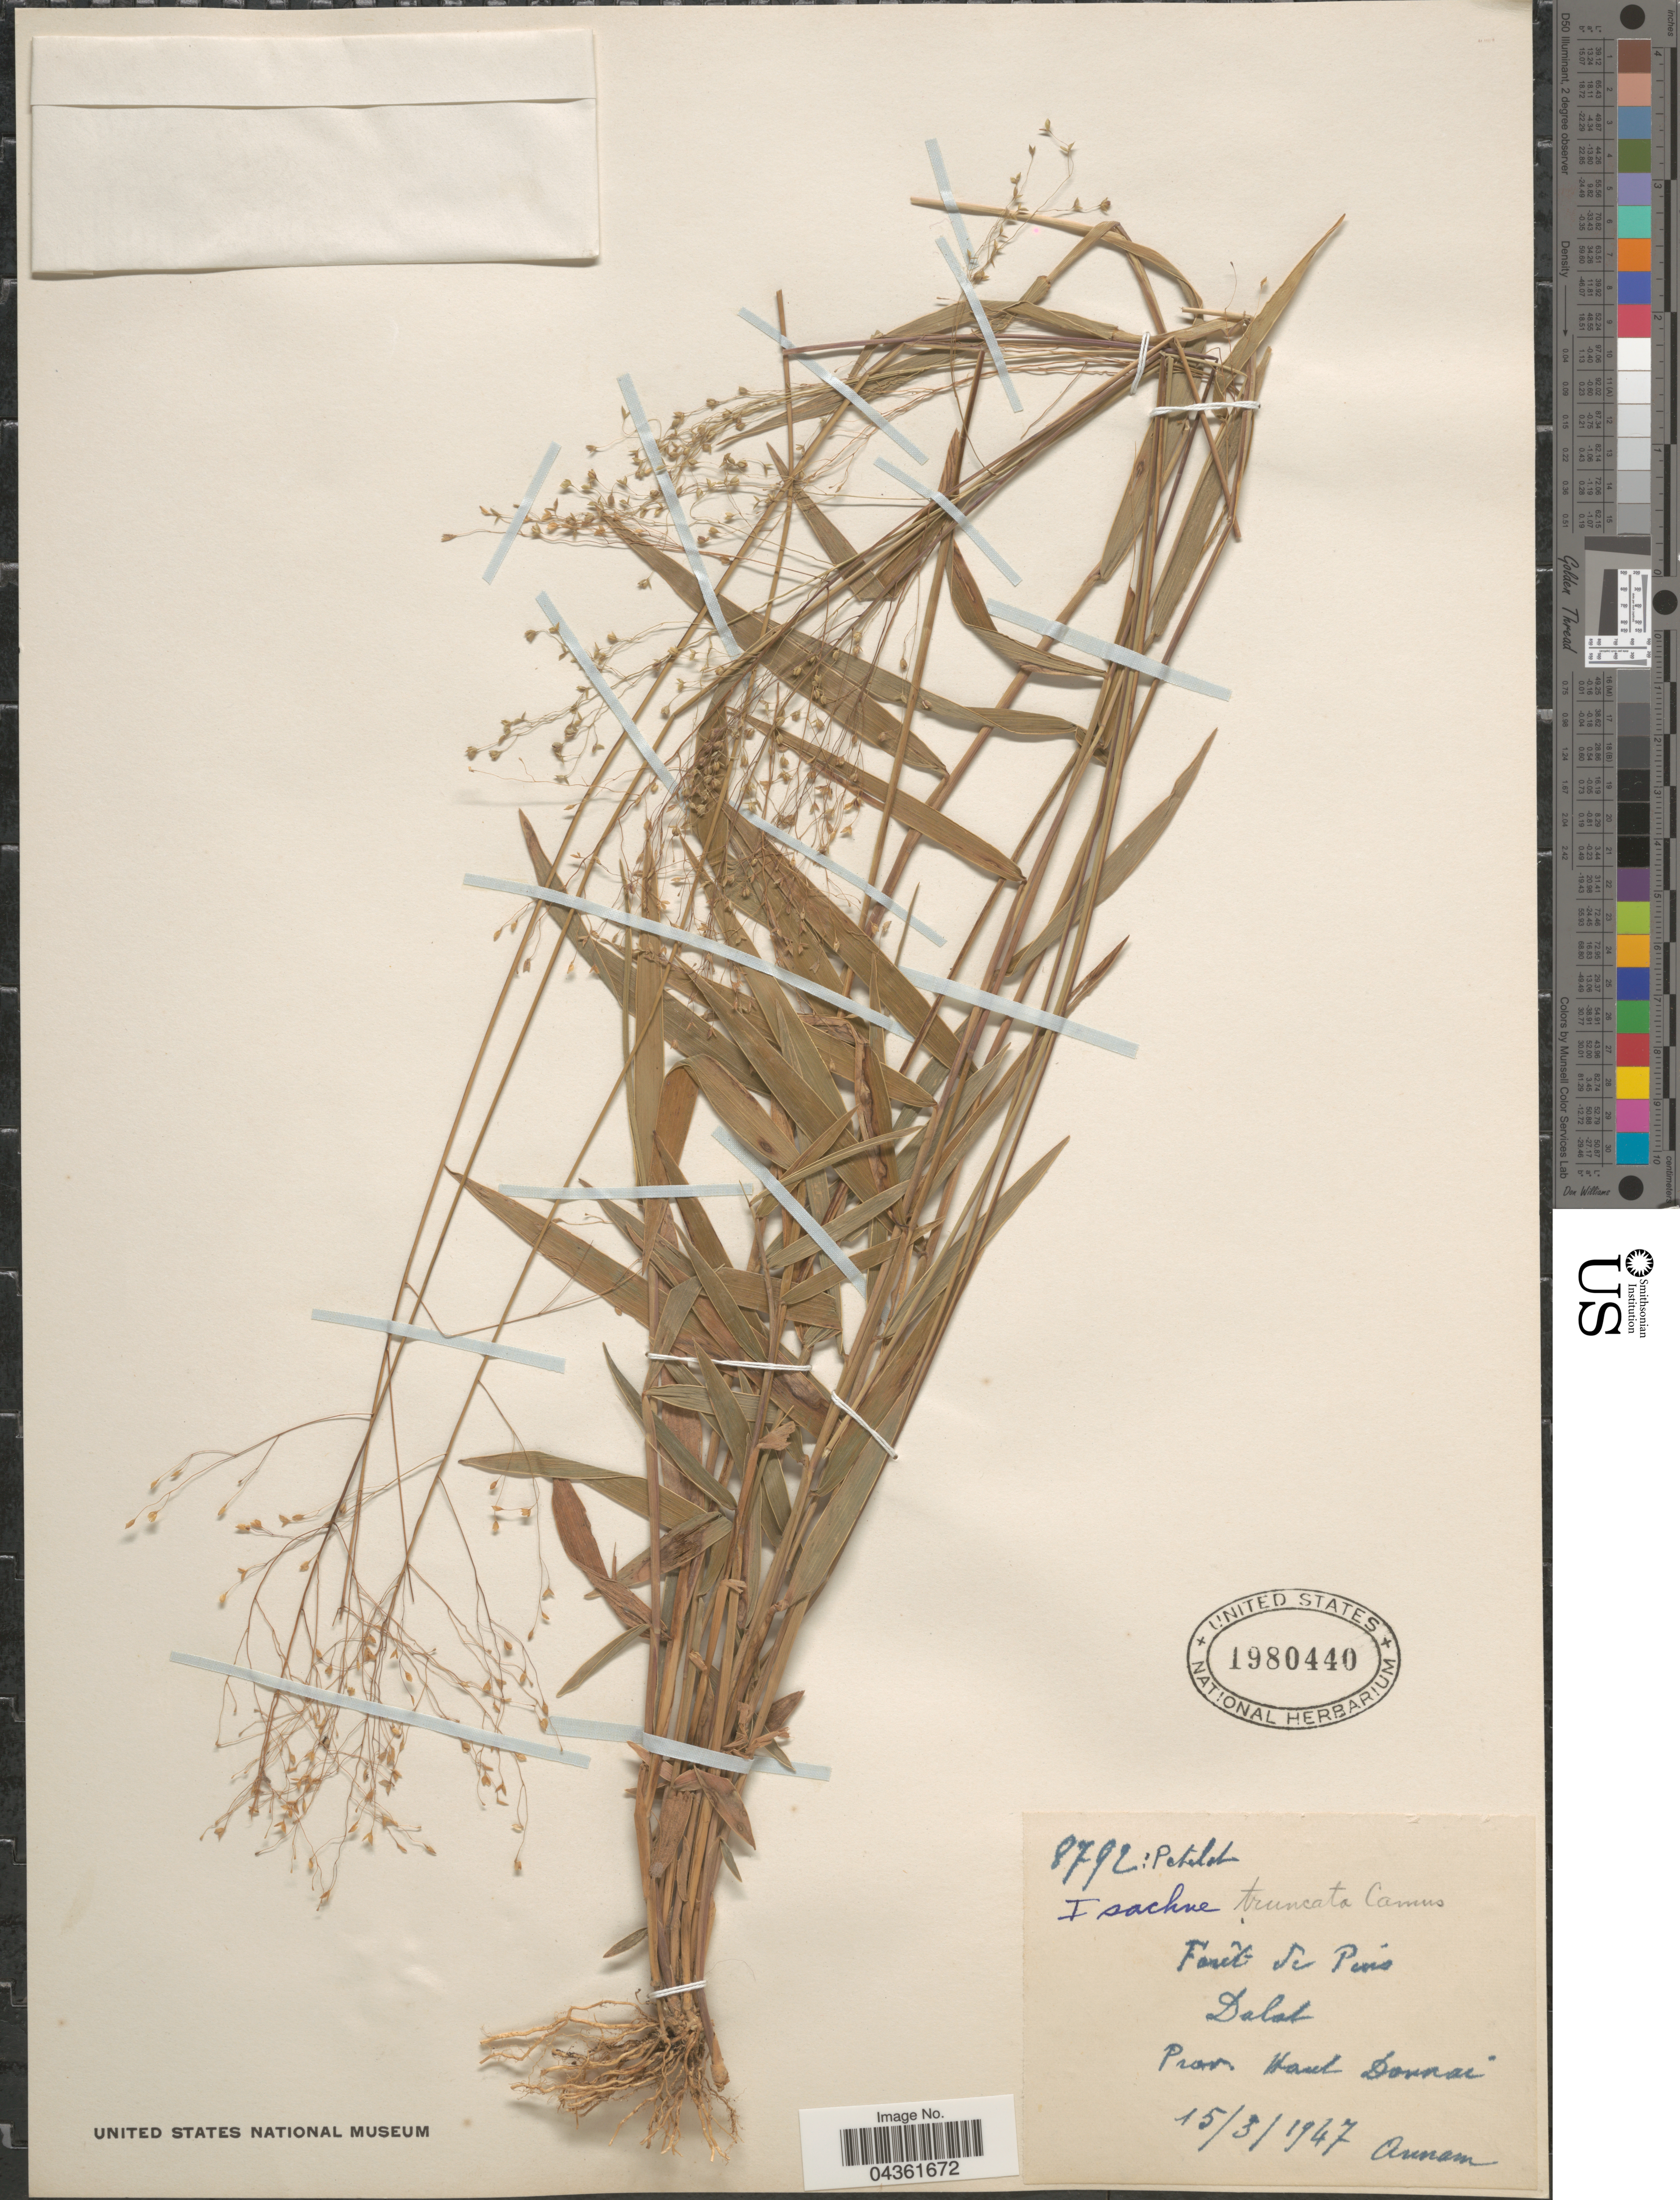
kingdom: Plantae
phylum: Tracheophyta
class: Liliopsida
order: Poales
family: Poaceae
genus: Isachne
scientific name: Isachne truncata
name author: A. Camus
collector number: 8792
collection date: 1947-03-15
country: Vietnam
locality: Forêt de Pins. Dalat. Prov. Haut Donnai. Annam.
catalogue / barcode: US 1980440